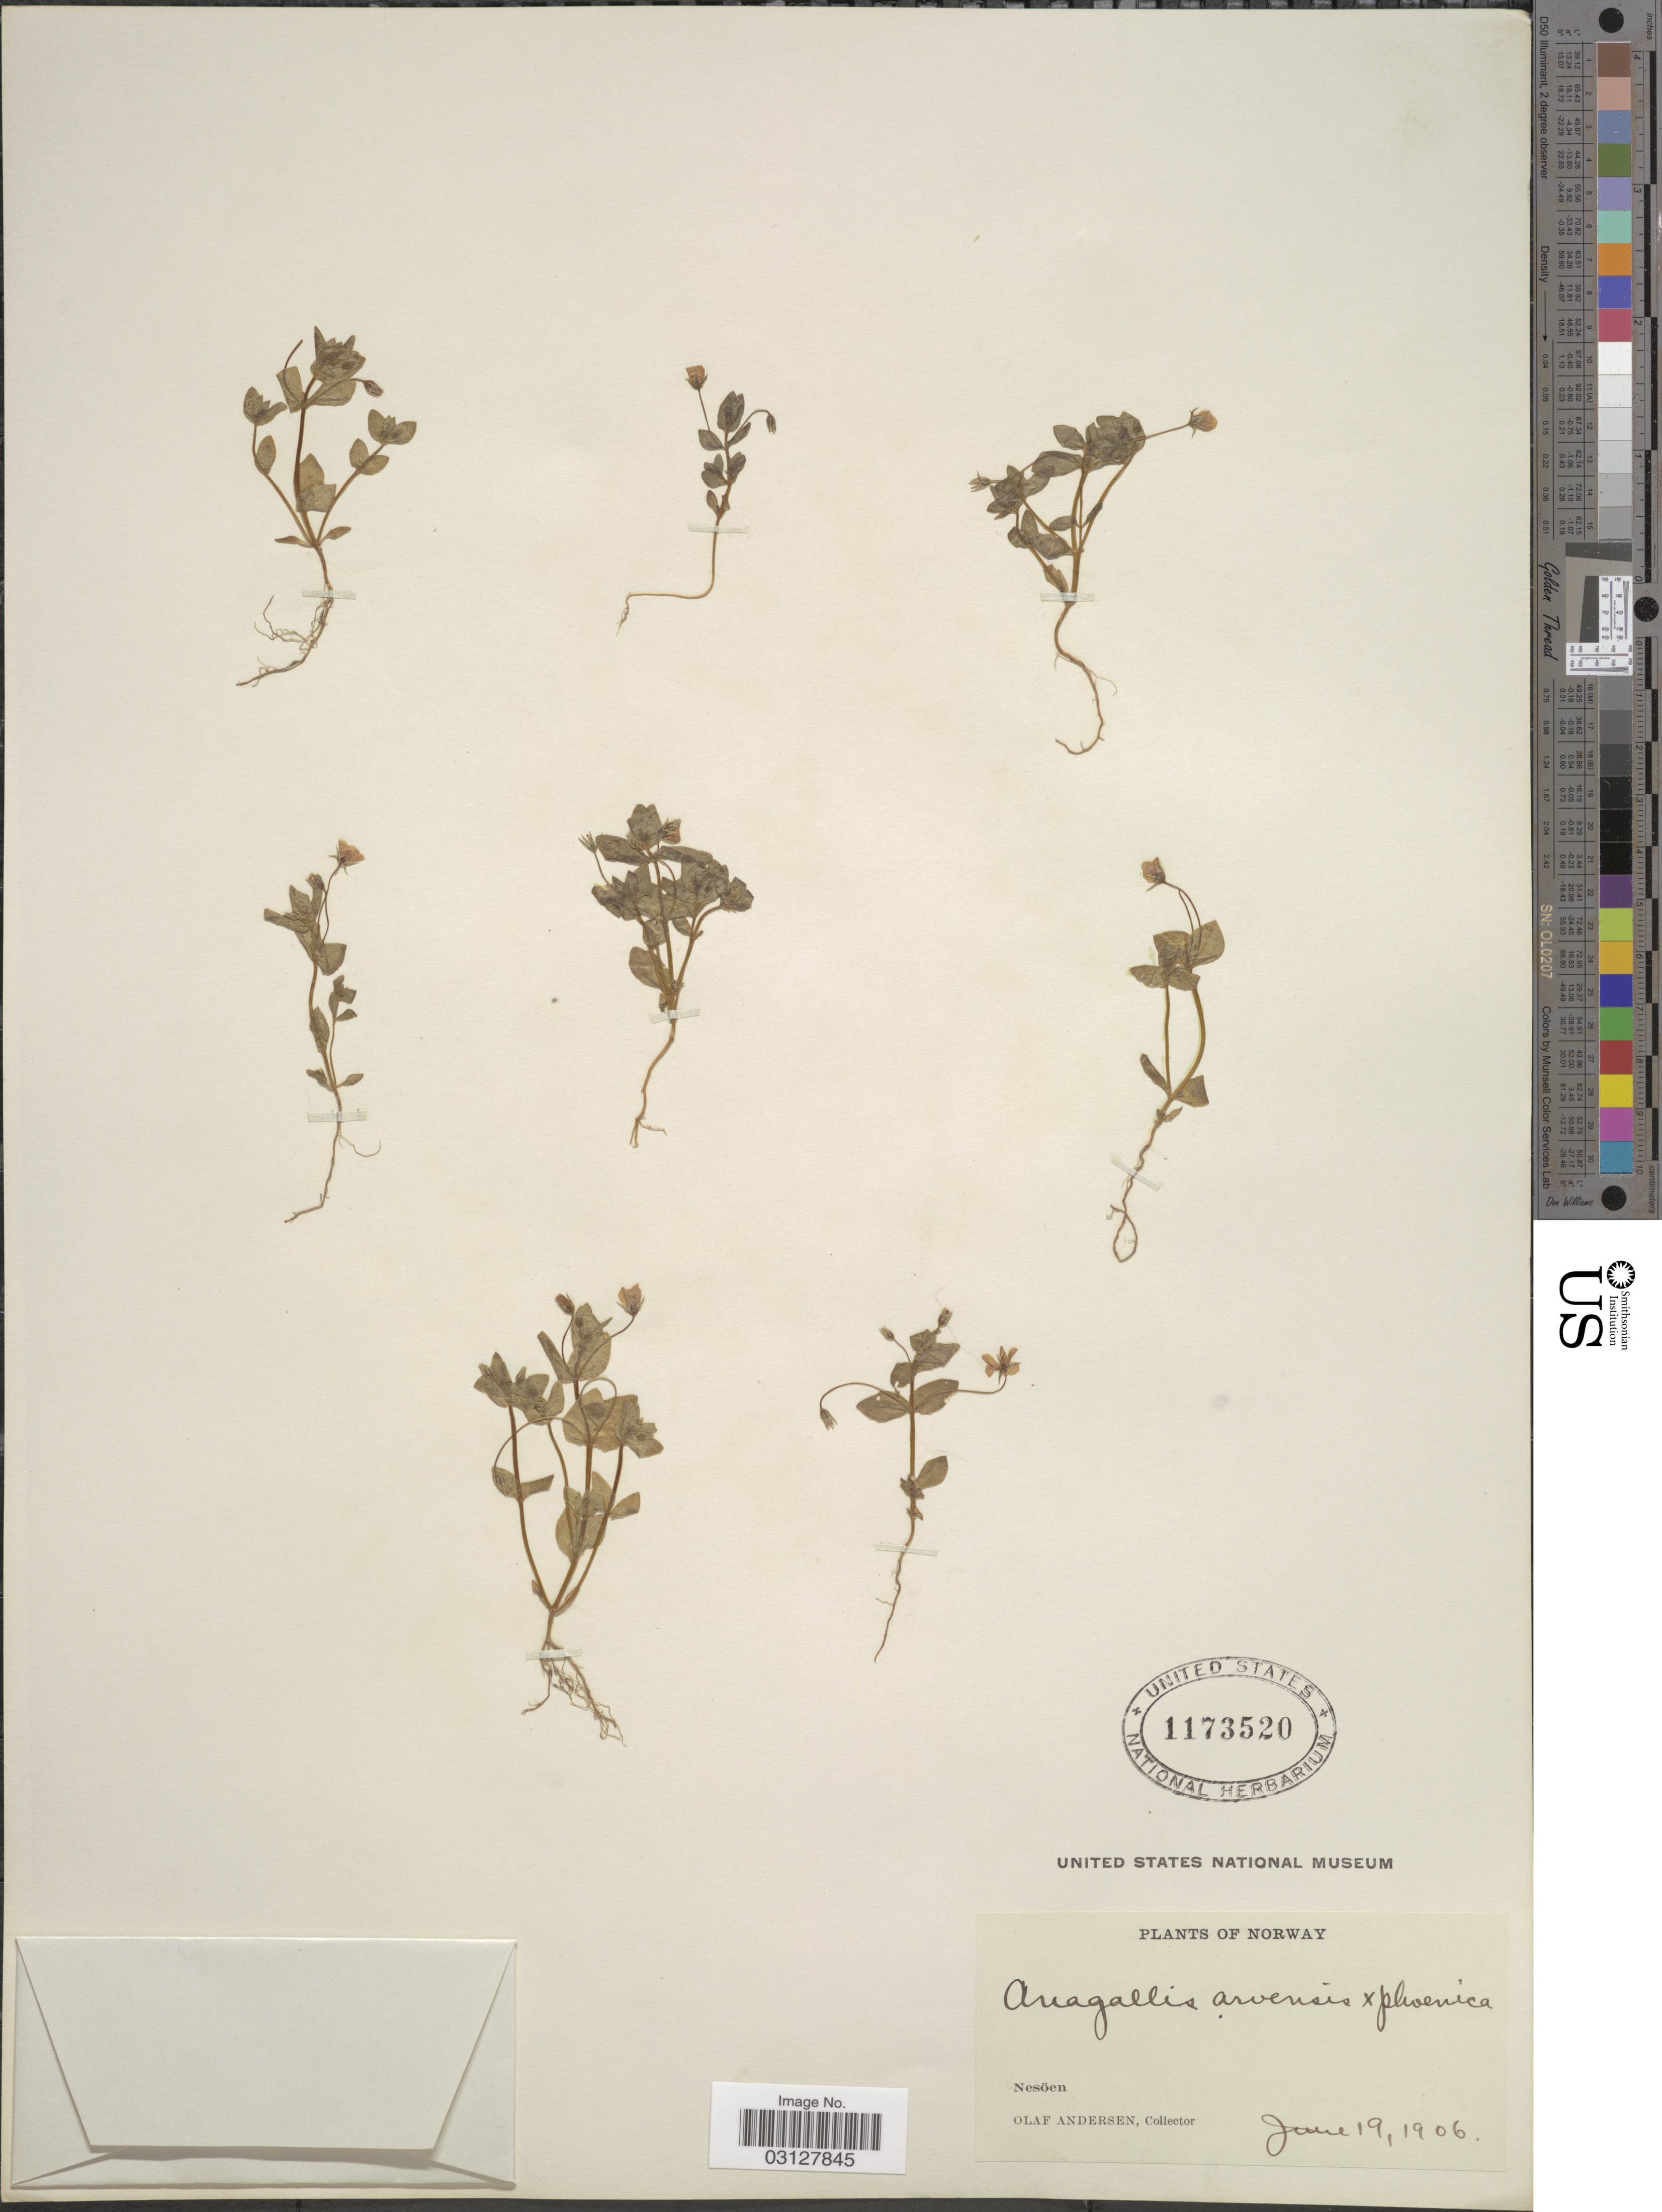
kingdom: Plantae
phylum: Tracheophyta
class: Magnoliopsida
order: Ericales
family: Primulaceae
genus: Anagallis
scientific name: Anagallis arvensis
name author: L.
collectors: O. Andersen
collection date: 1906-06-19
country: Norway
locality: Nesöen.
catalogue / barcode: US 1173520